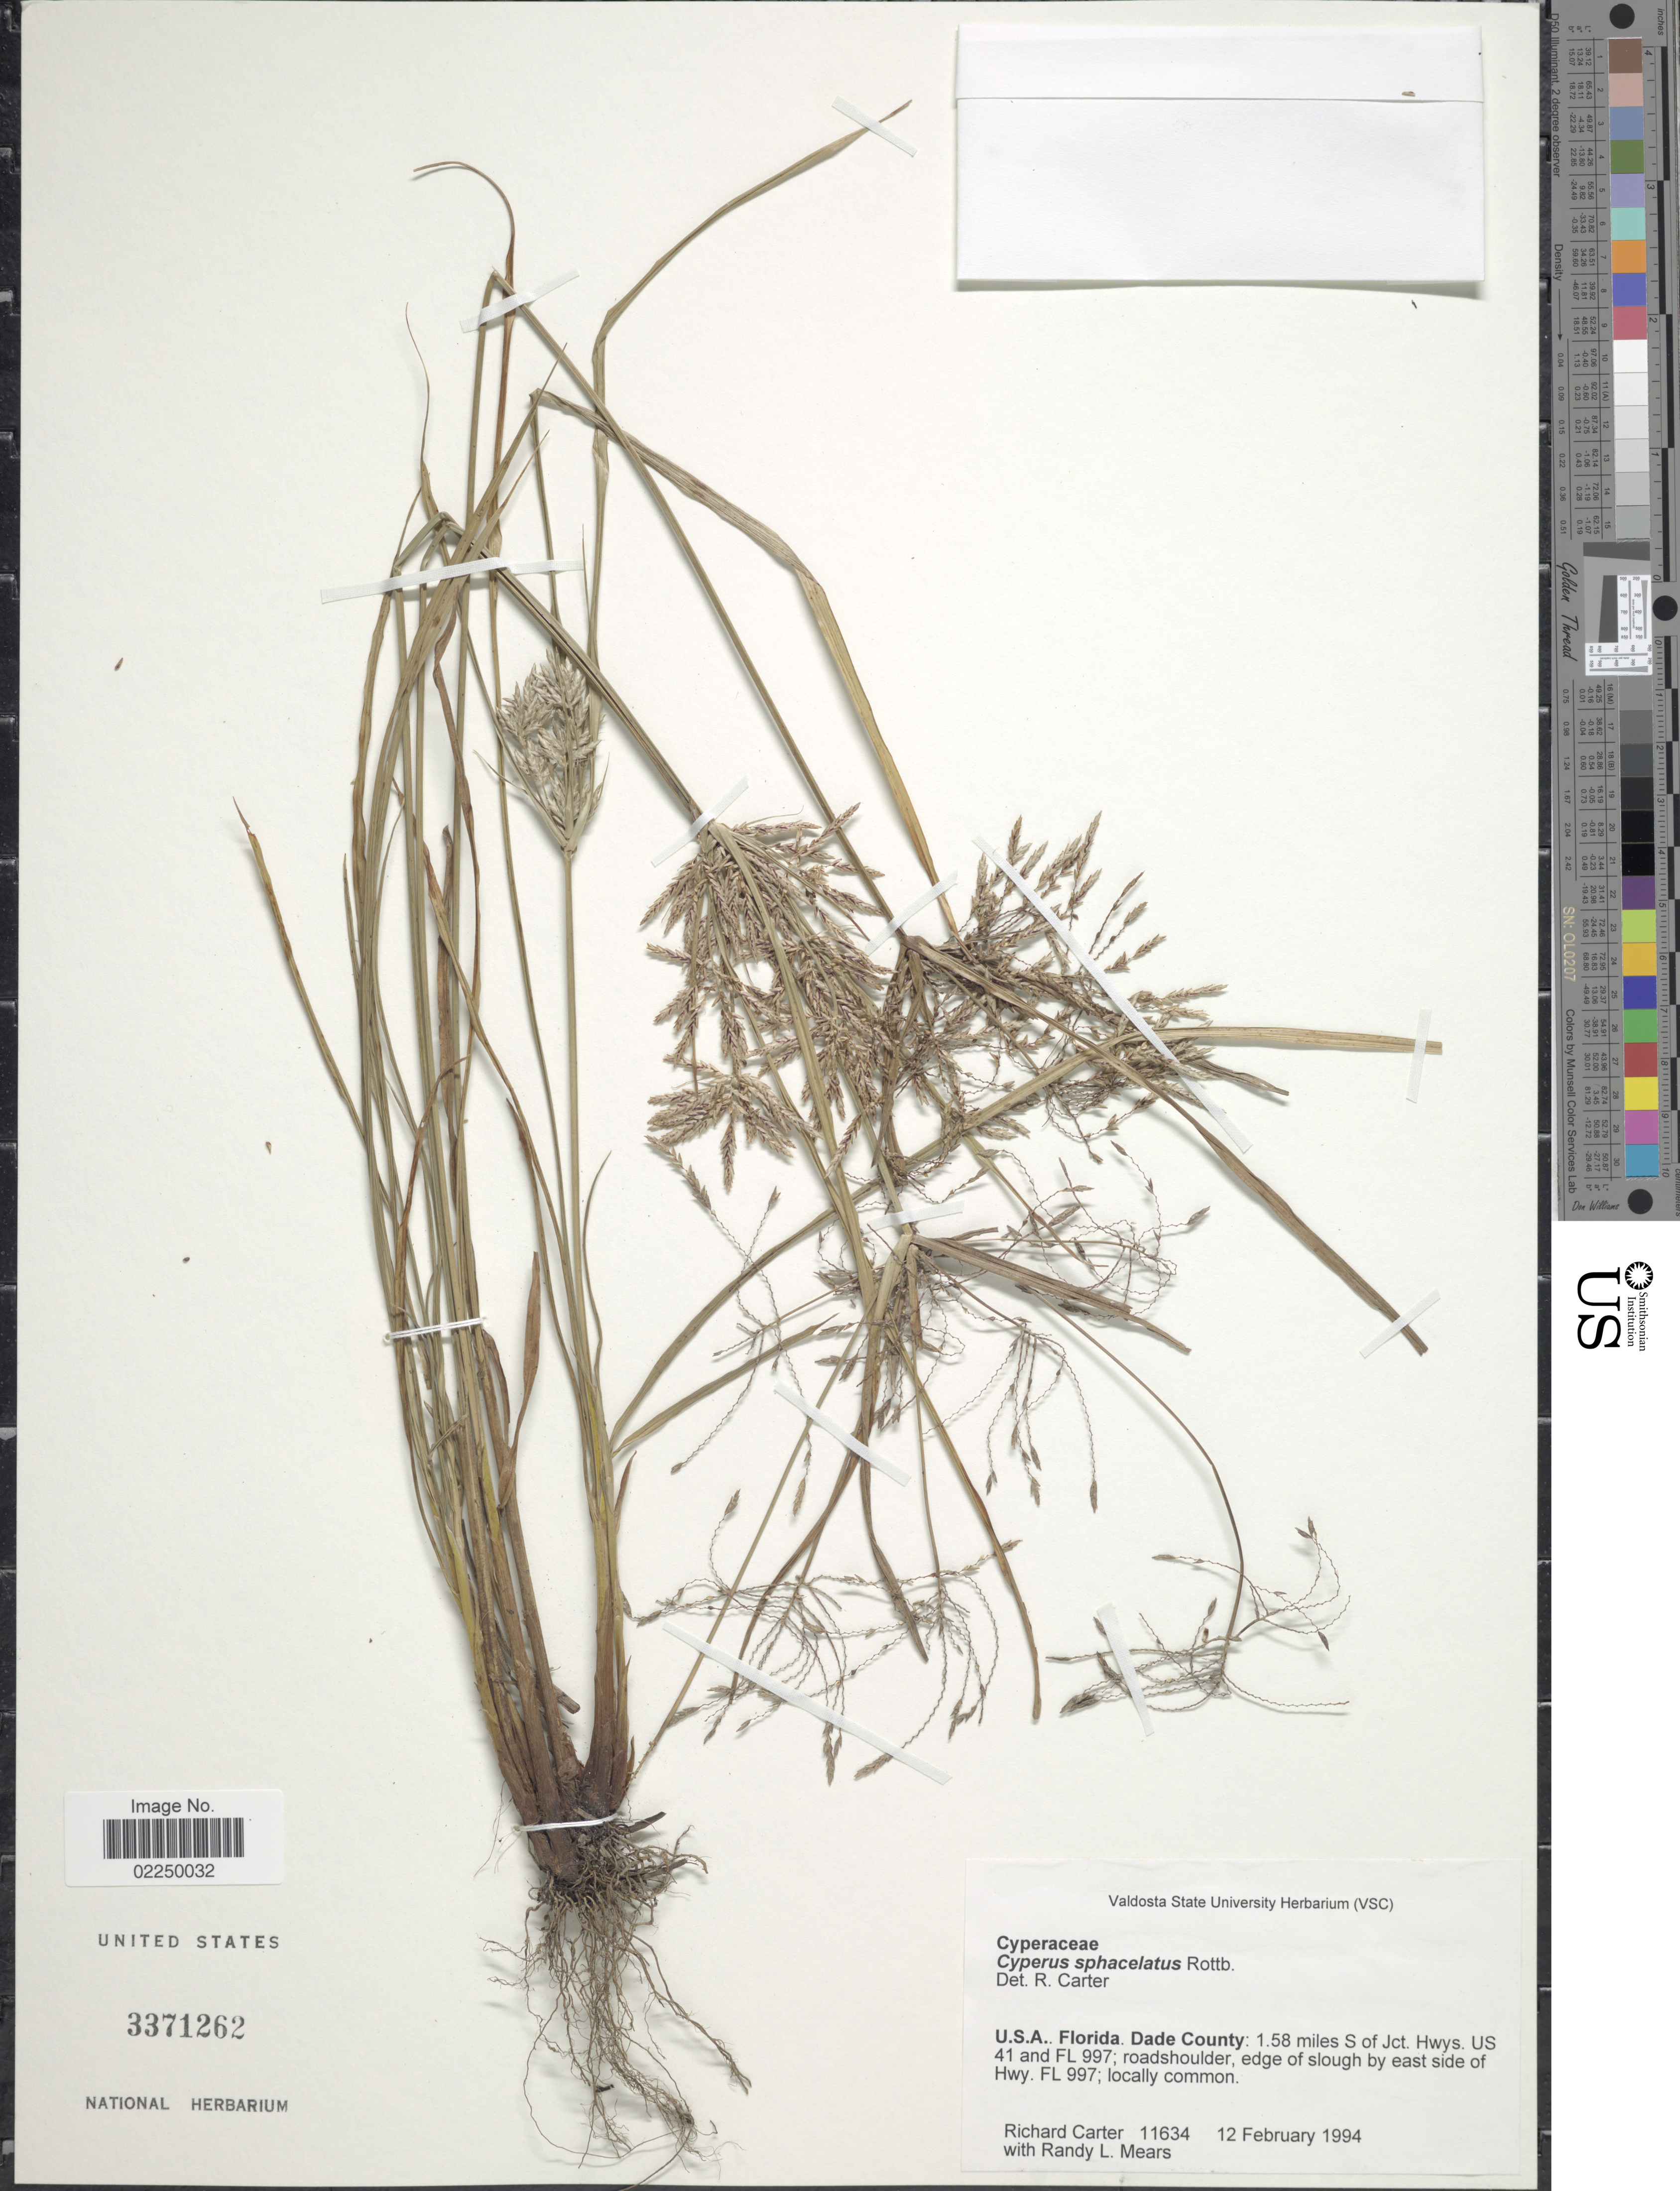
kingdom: Plantae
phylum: Tracheophyta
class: Liliopsida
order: Poales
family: Cyperaceae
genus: Cyperus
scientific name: Cyperus sphacelatus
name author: Rottb.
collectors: R. Carter & R. Mears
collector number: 11634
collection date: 1994-02-12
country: United States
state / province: Florida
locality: Dade County: 1.58 miles S of Jct. Hwys. Us 41 and FL 997; roadshoulder, edge of slough by east side of Hwy. Fl 997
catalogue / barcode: US 3371262